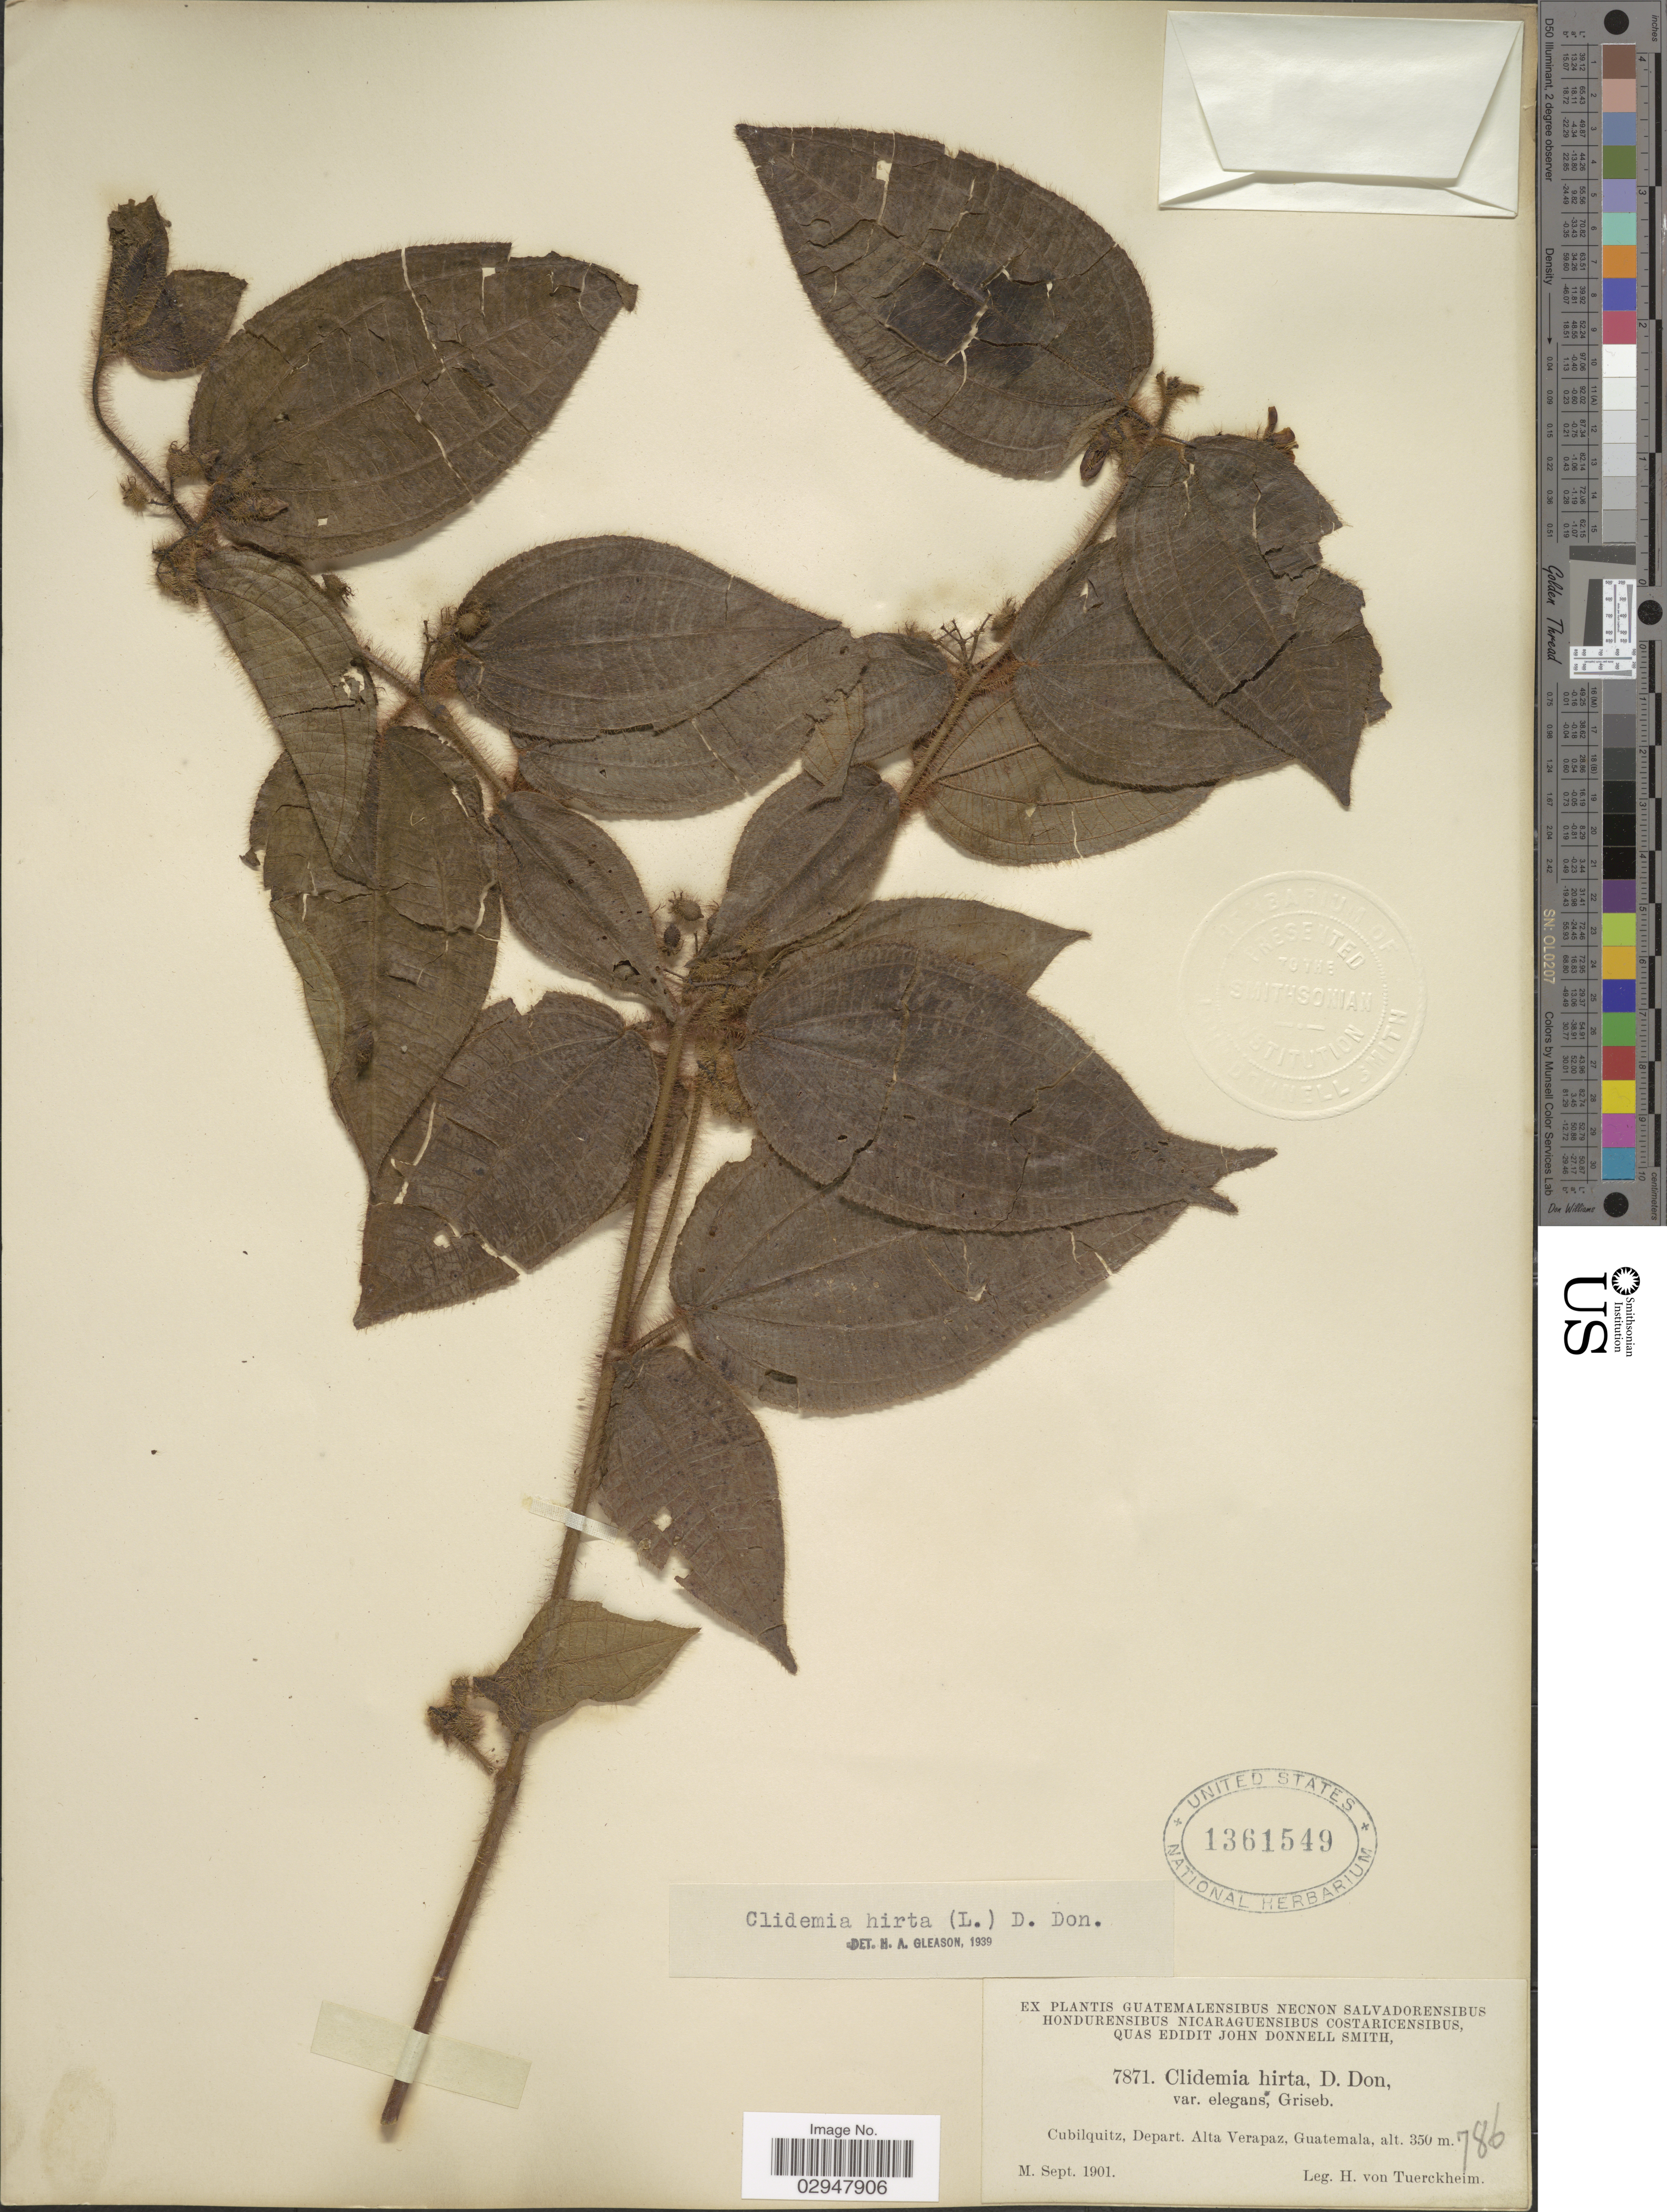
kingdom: Plantae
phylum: Tracheophyta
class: Magnoliopsida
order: Myrtales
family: Melastomataceae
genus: Miconia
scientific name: Miconia hirta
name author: Cogn.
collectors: H. von Türckheim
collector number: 7871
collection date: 1901-09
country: Guatemala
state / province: Alta Verapaz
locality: Cubilquitz, Depart. Alta Verapaz.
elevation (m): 350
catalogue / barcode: US 1361549